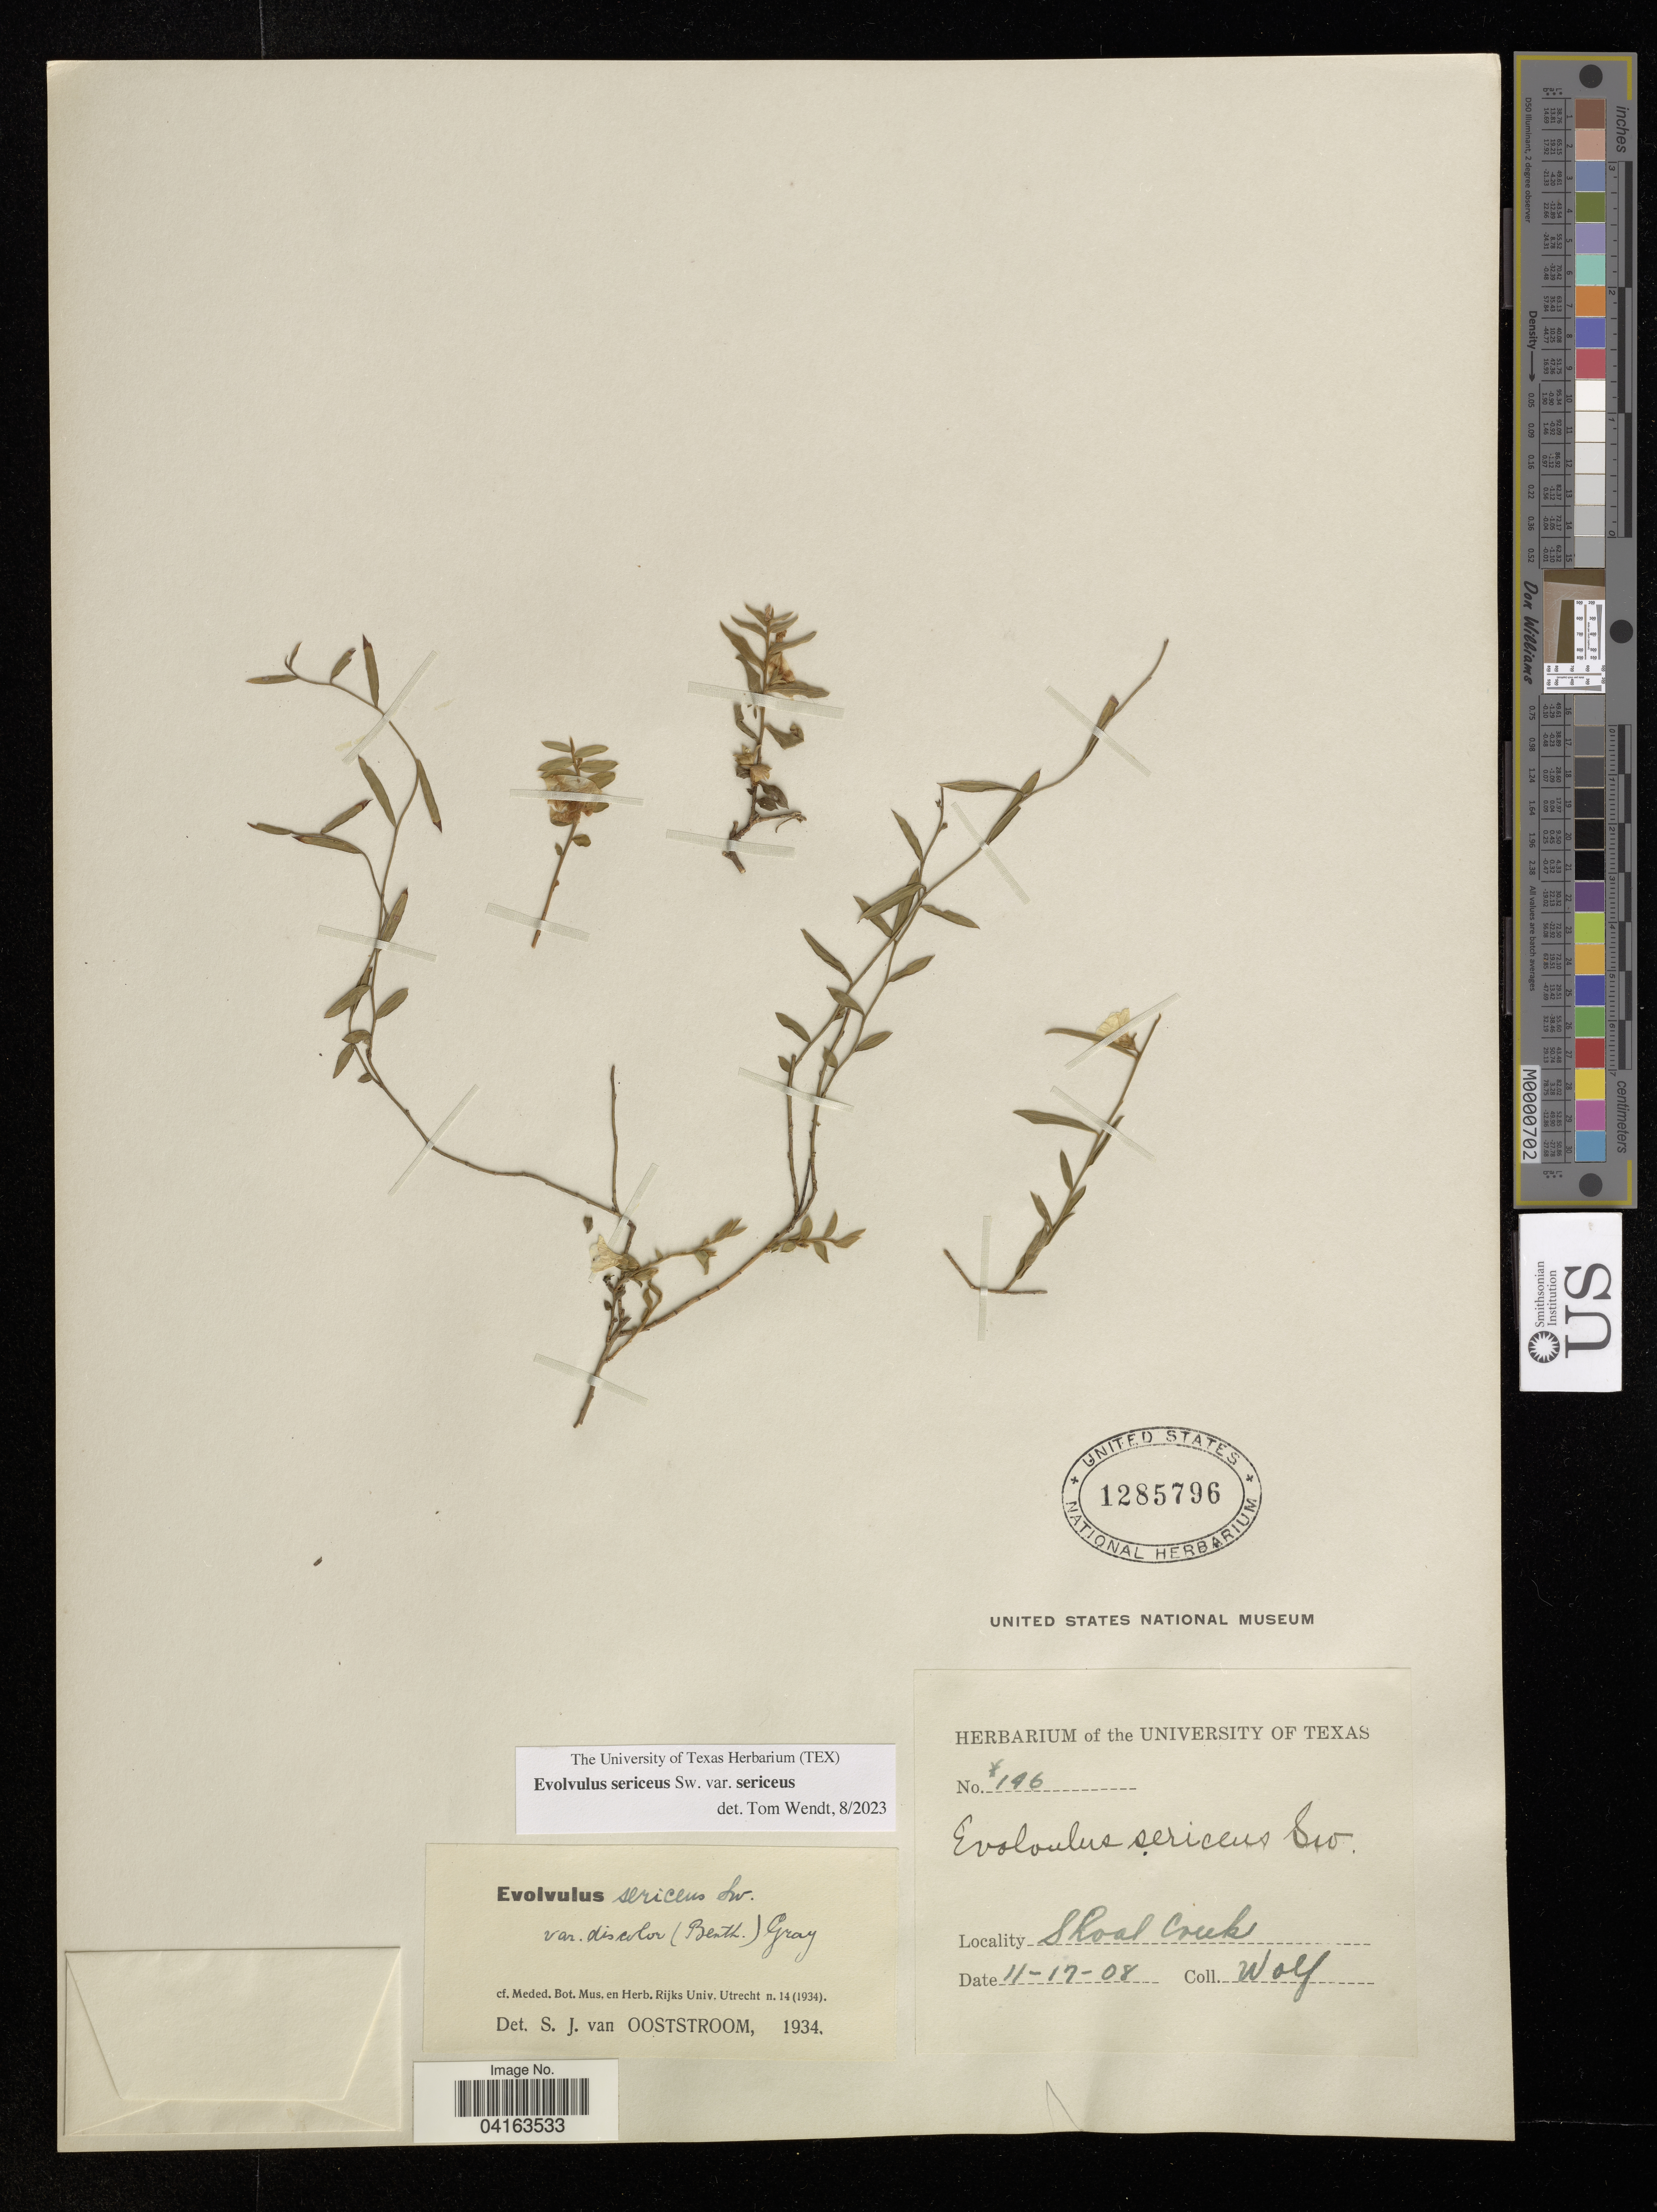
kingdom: Plantae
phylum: Tracheophyta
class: Magnoliopsida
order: Solanales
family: Convolvulaceae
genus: Evolvulus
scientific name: Evolvulus sericeus var. sericeus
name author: Sw.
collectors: -- Wolf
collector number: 146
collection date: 1908-11-17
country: United States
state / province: Texas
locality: Shoal Creek.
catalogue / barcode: US 1285796